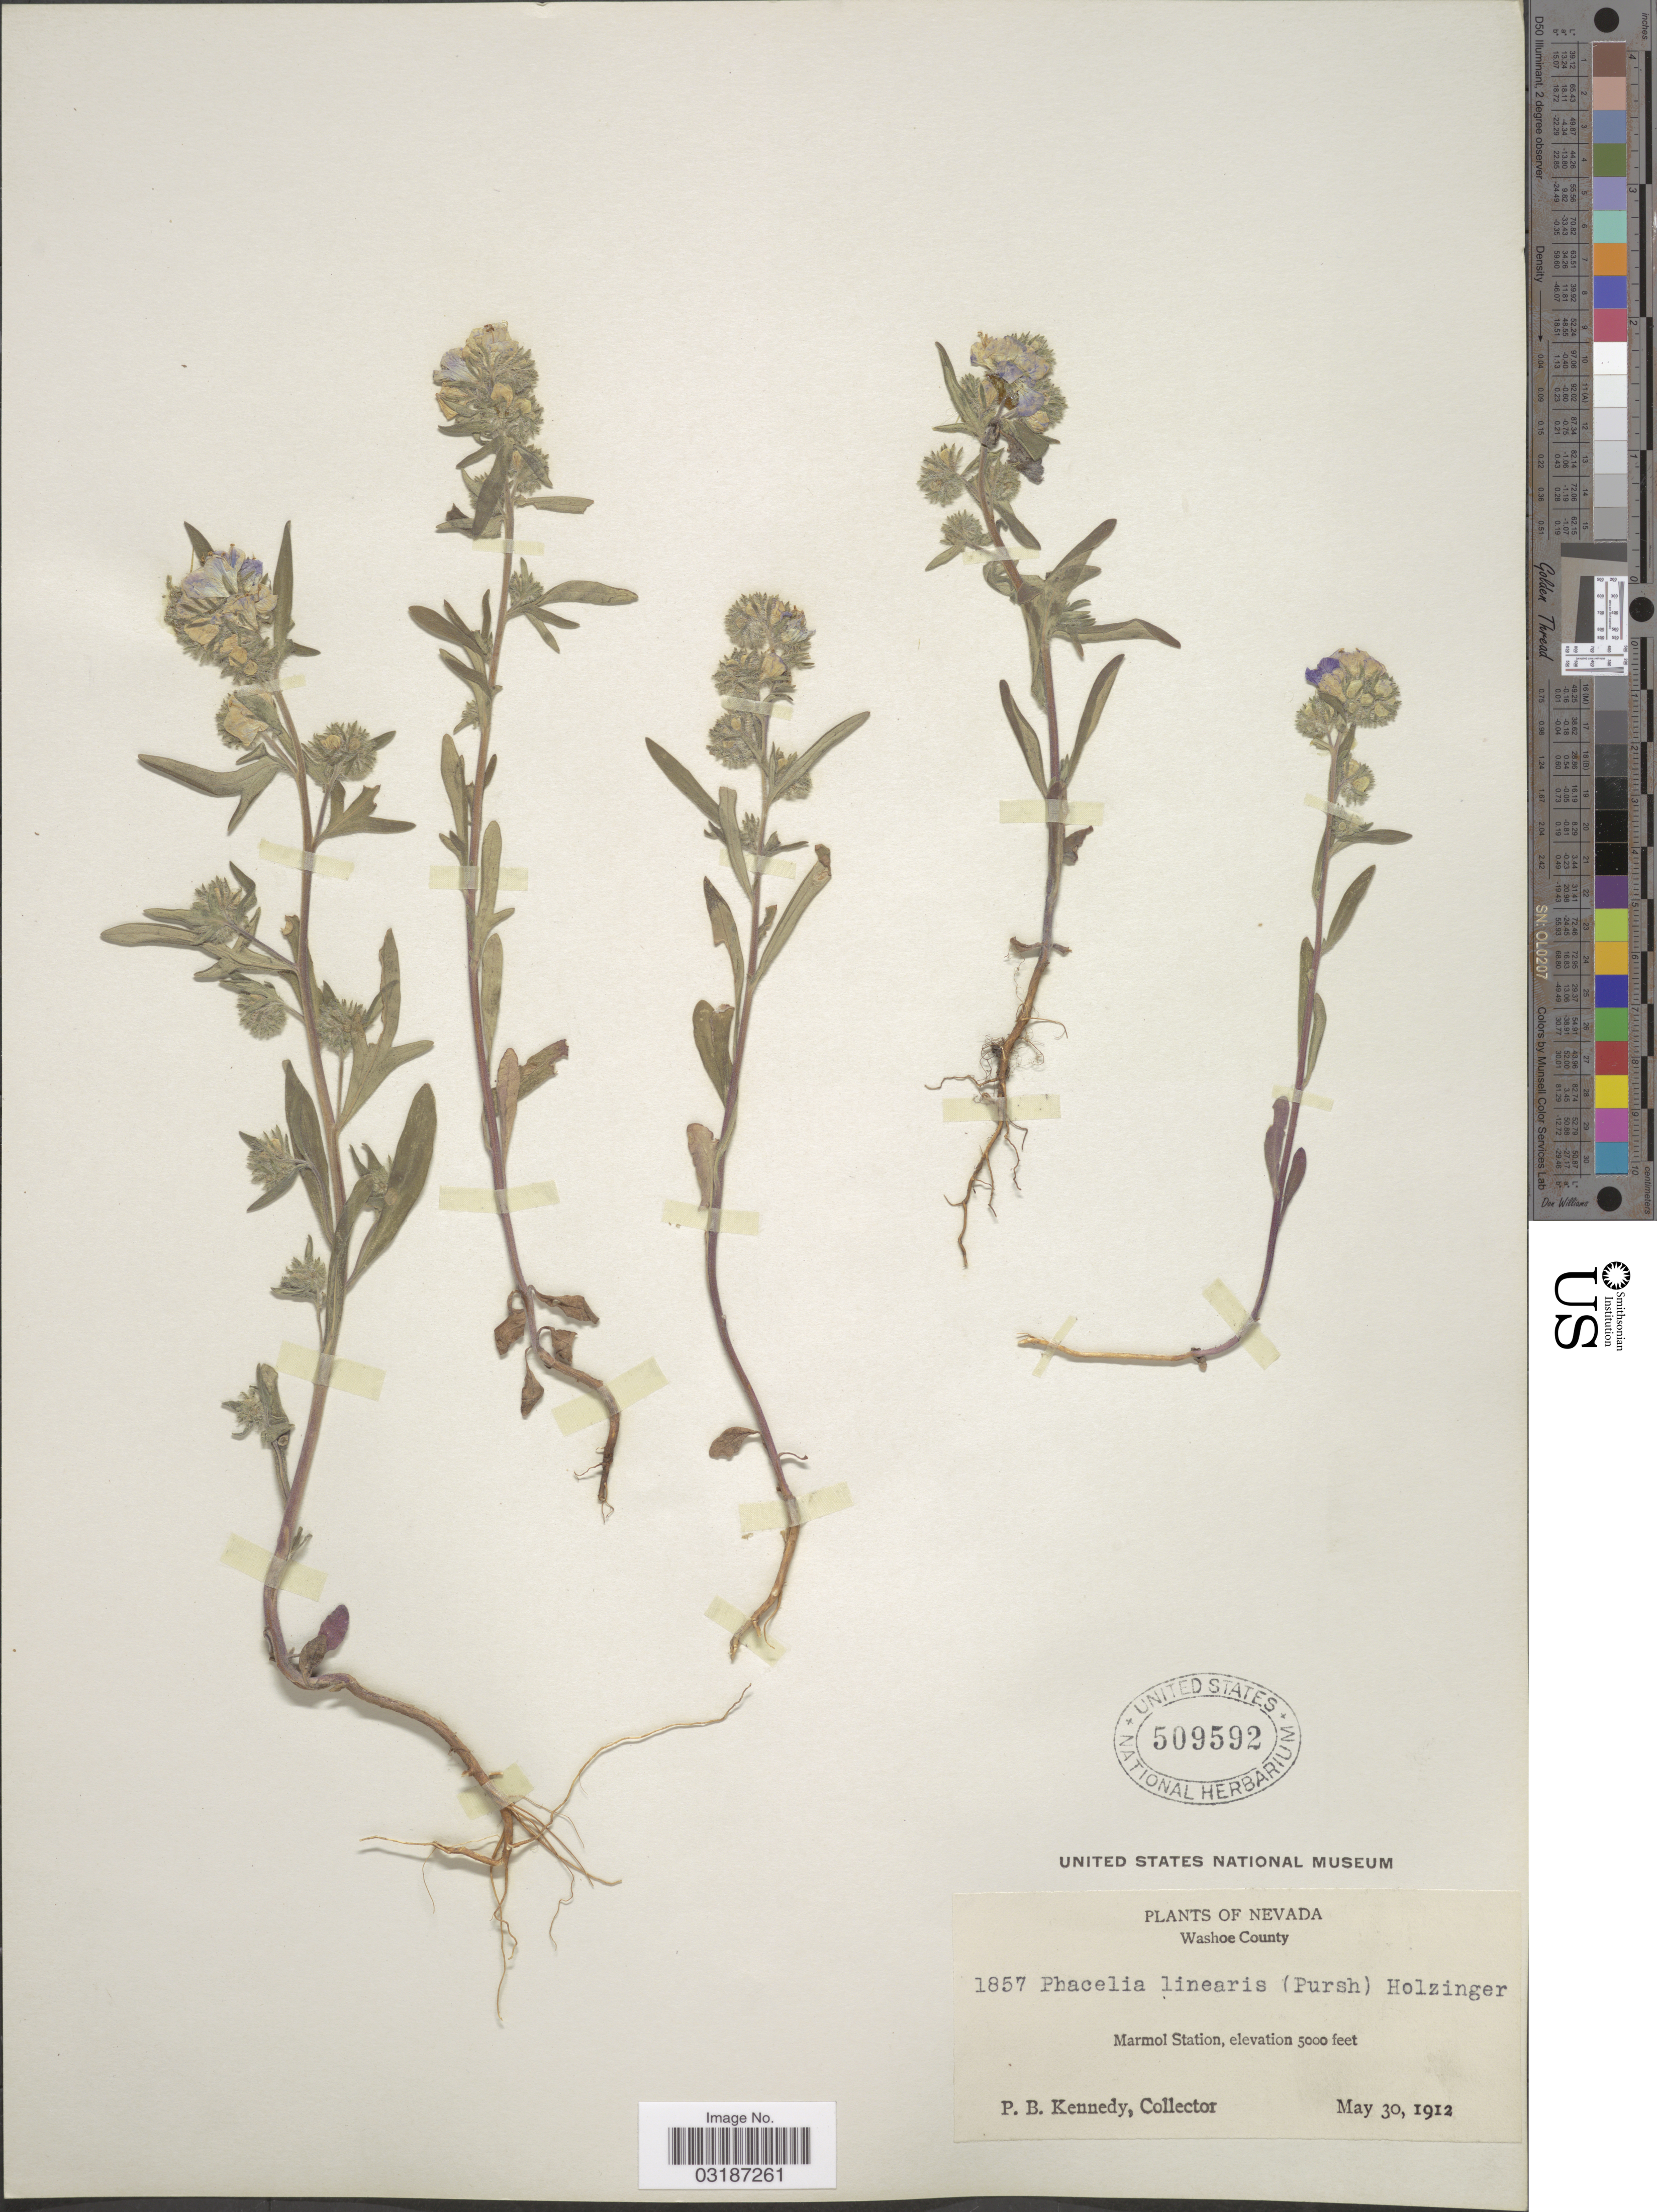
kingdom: Plantae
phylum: Tracheophyta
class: Magnoliopsida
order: Boraginales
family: Hydrophyllaceae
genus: Phacelia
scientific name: Phacelia linearis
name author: (Pursh) Holz.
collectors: P. B. Kennedy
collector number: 1857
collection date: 1912-05-30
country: United States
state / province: Nevada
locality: Washoe County. Marmol Station.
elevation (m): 1524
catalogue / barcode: US 509592